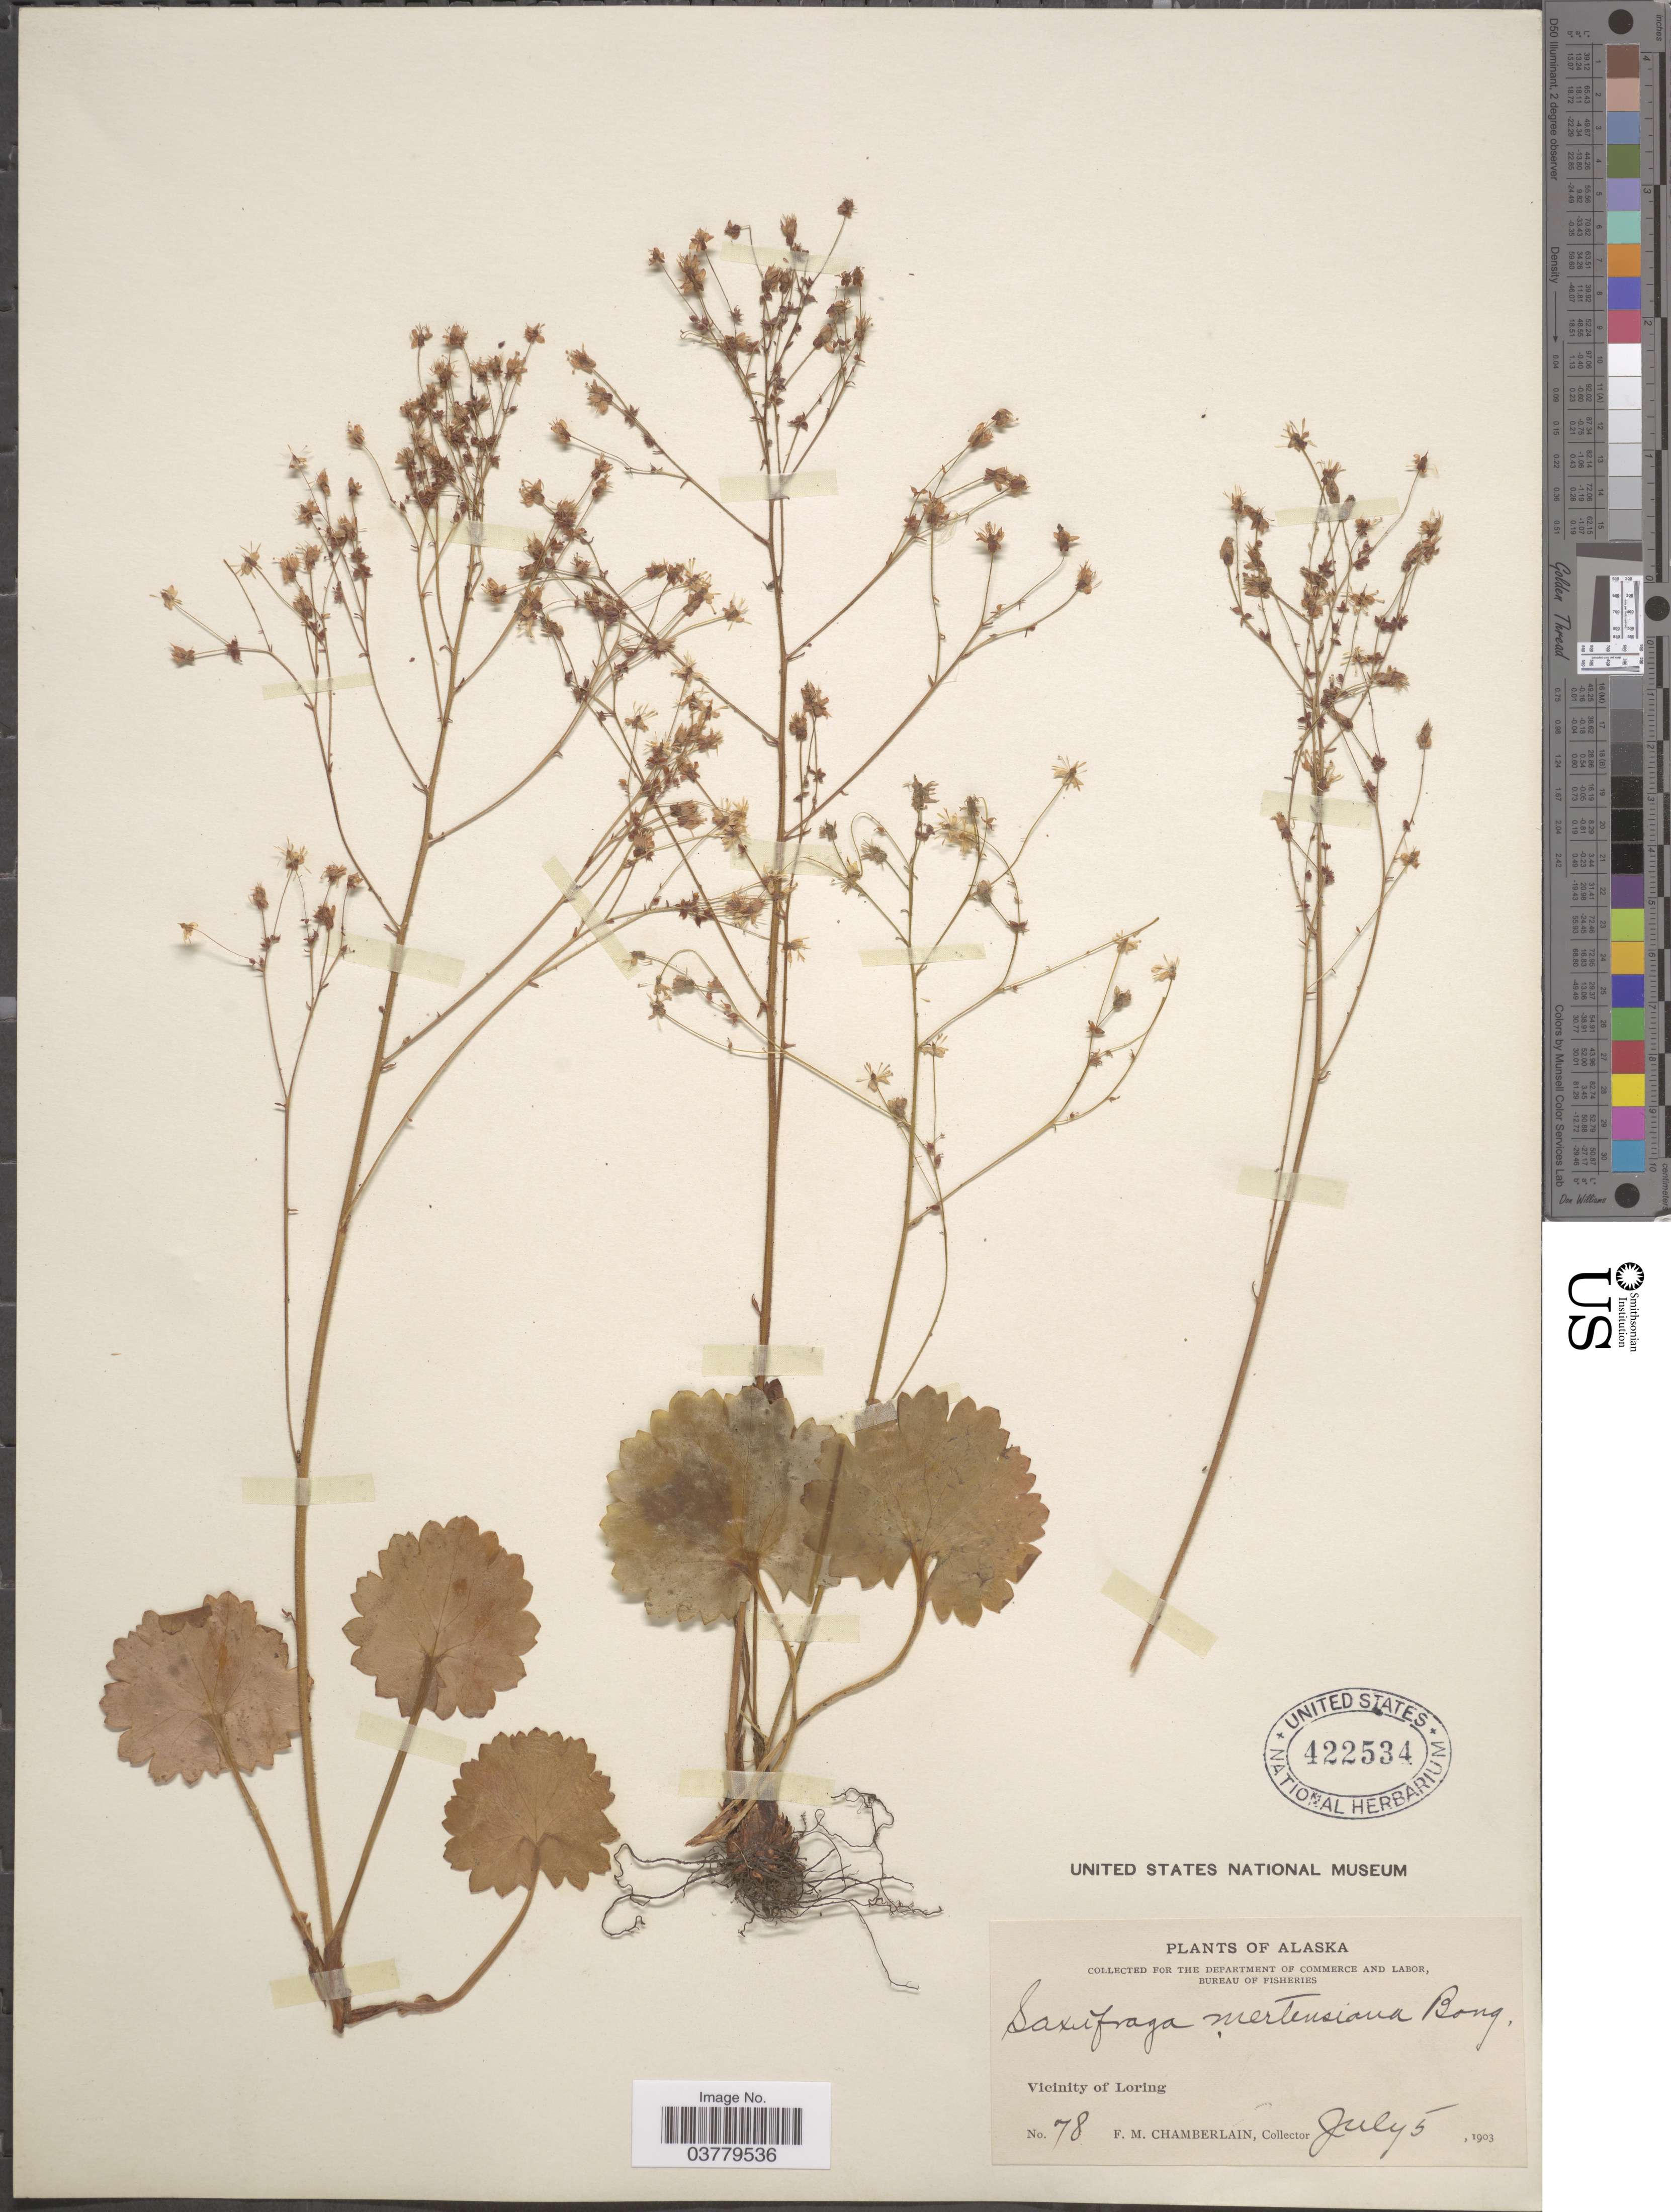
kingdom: Plantae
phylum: Tracheophyta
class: Magnoliopsida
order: Saxifragales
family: Saxifragaceae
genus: Saxifraga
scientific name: Saxifraga mertensiana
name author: Bong.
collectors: F. Chamberlain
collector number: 78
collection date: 1903-07-05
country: United States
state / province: Alaska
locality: Vicinity of Loring.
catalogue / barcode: US 422534